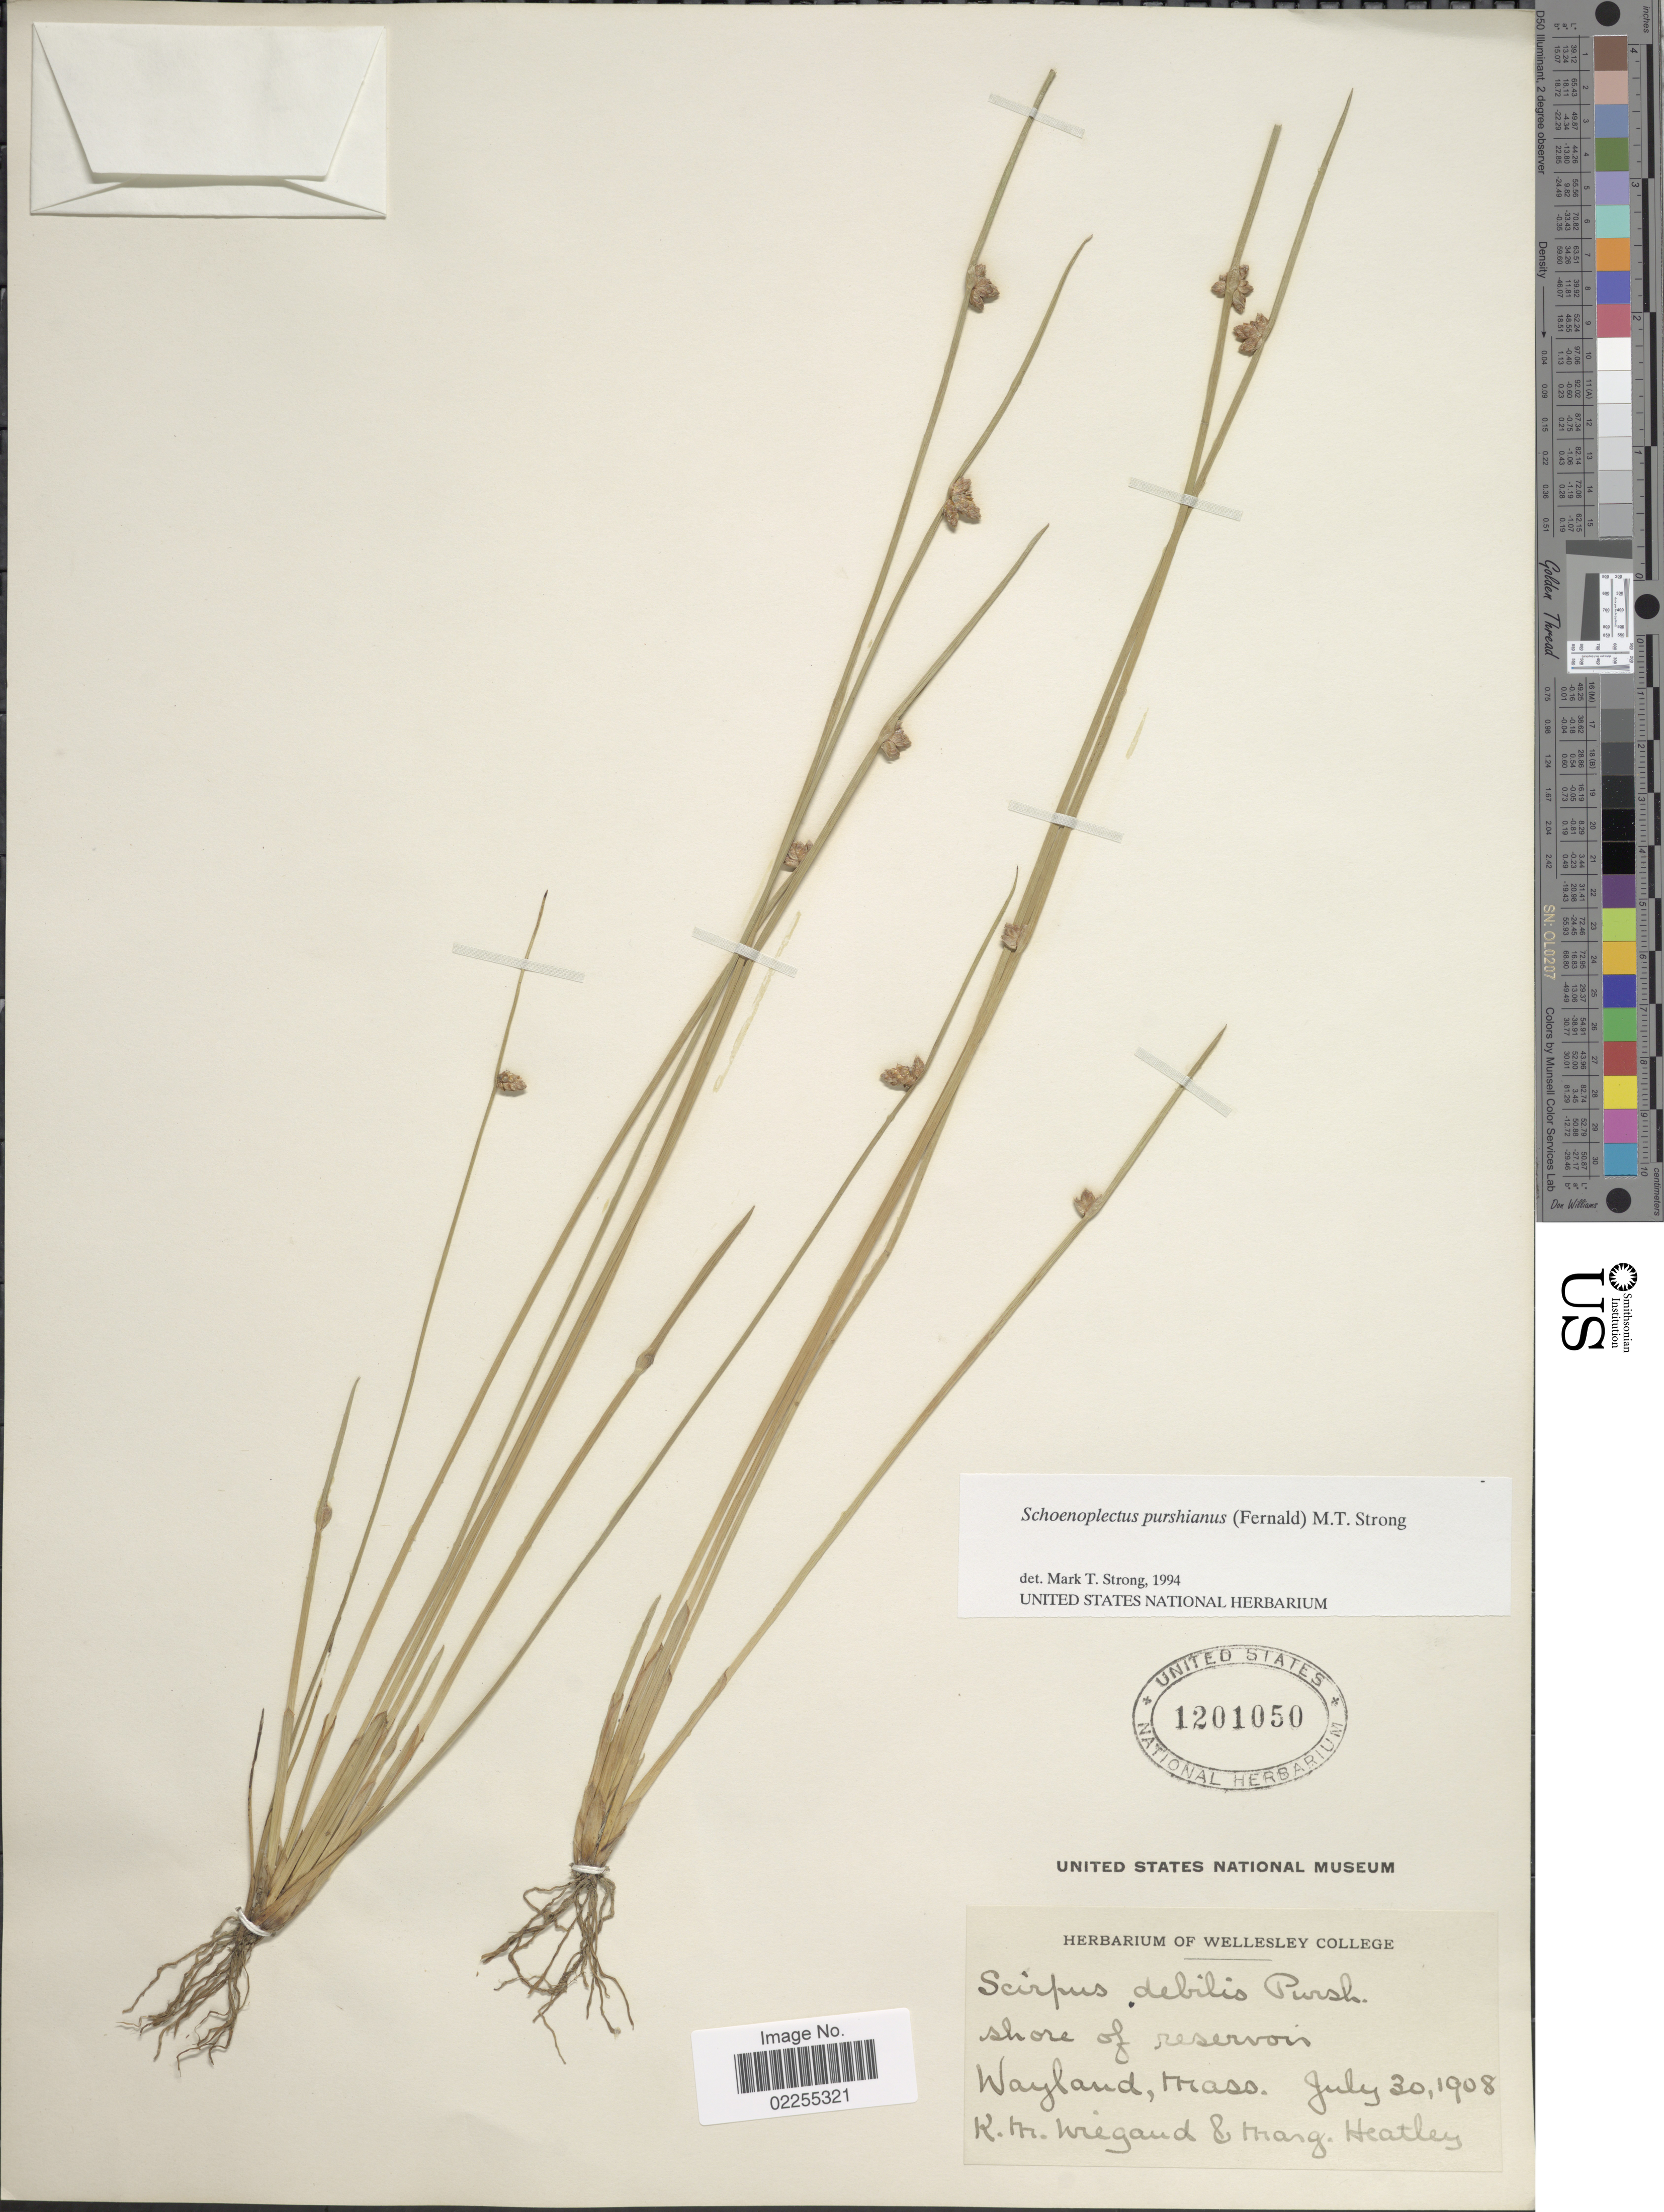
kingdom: Plantae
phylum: Tracheophyta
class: Liliopsida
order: Poales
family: Cyperaceae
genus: Schoenoplectus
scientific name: Schoenoplectus purshianus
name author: (Fernald) M.T. Strong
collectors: K. M. Wiegand & M. Heatley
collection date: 1908-07-30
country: United States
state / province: Massachusetts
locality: Shore of reservoir. Wayland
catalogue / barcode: US 1201050